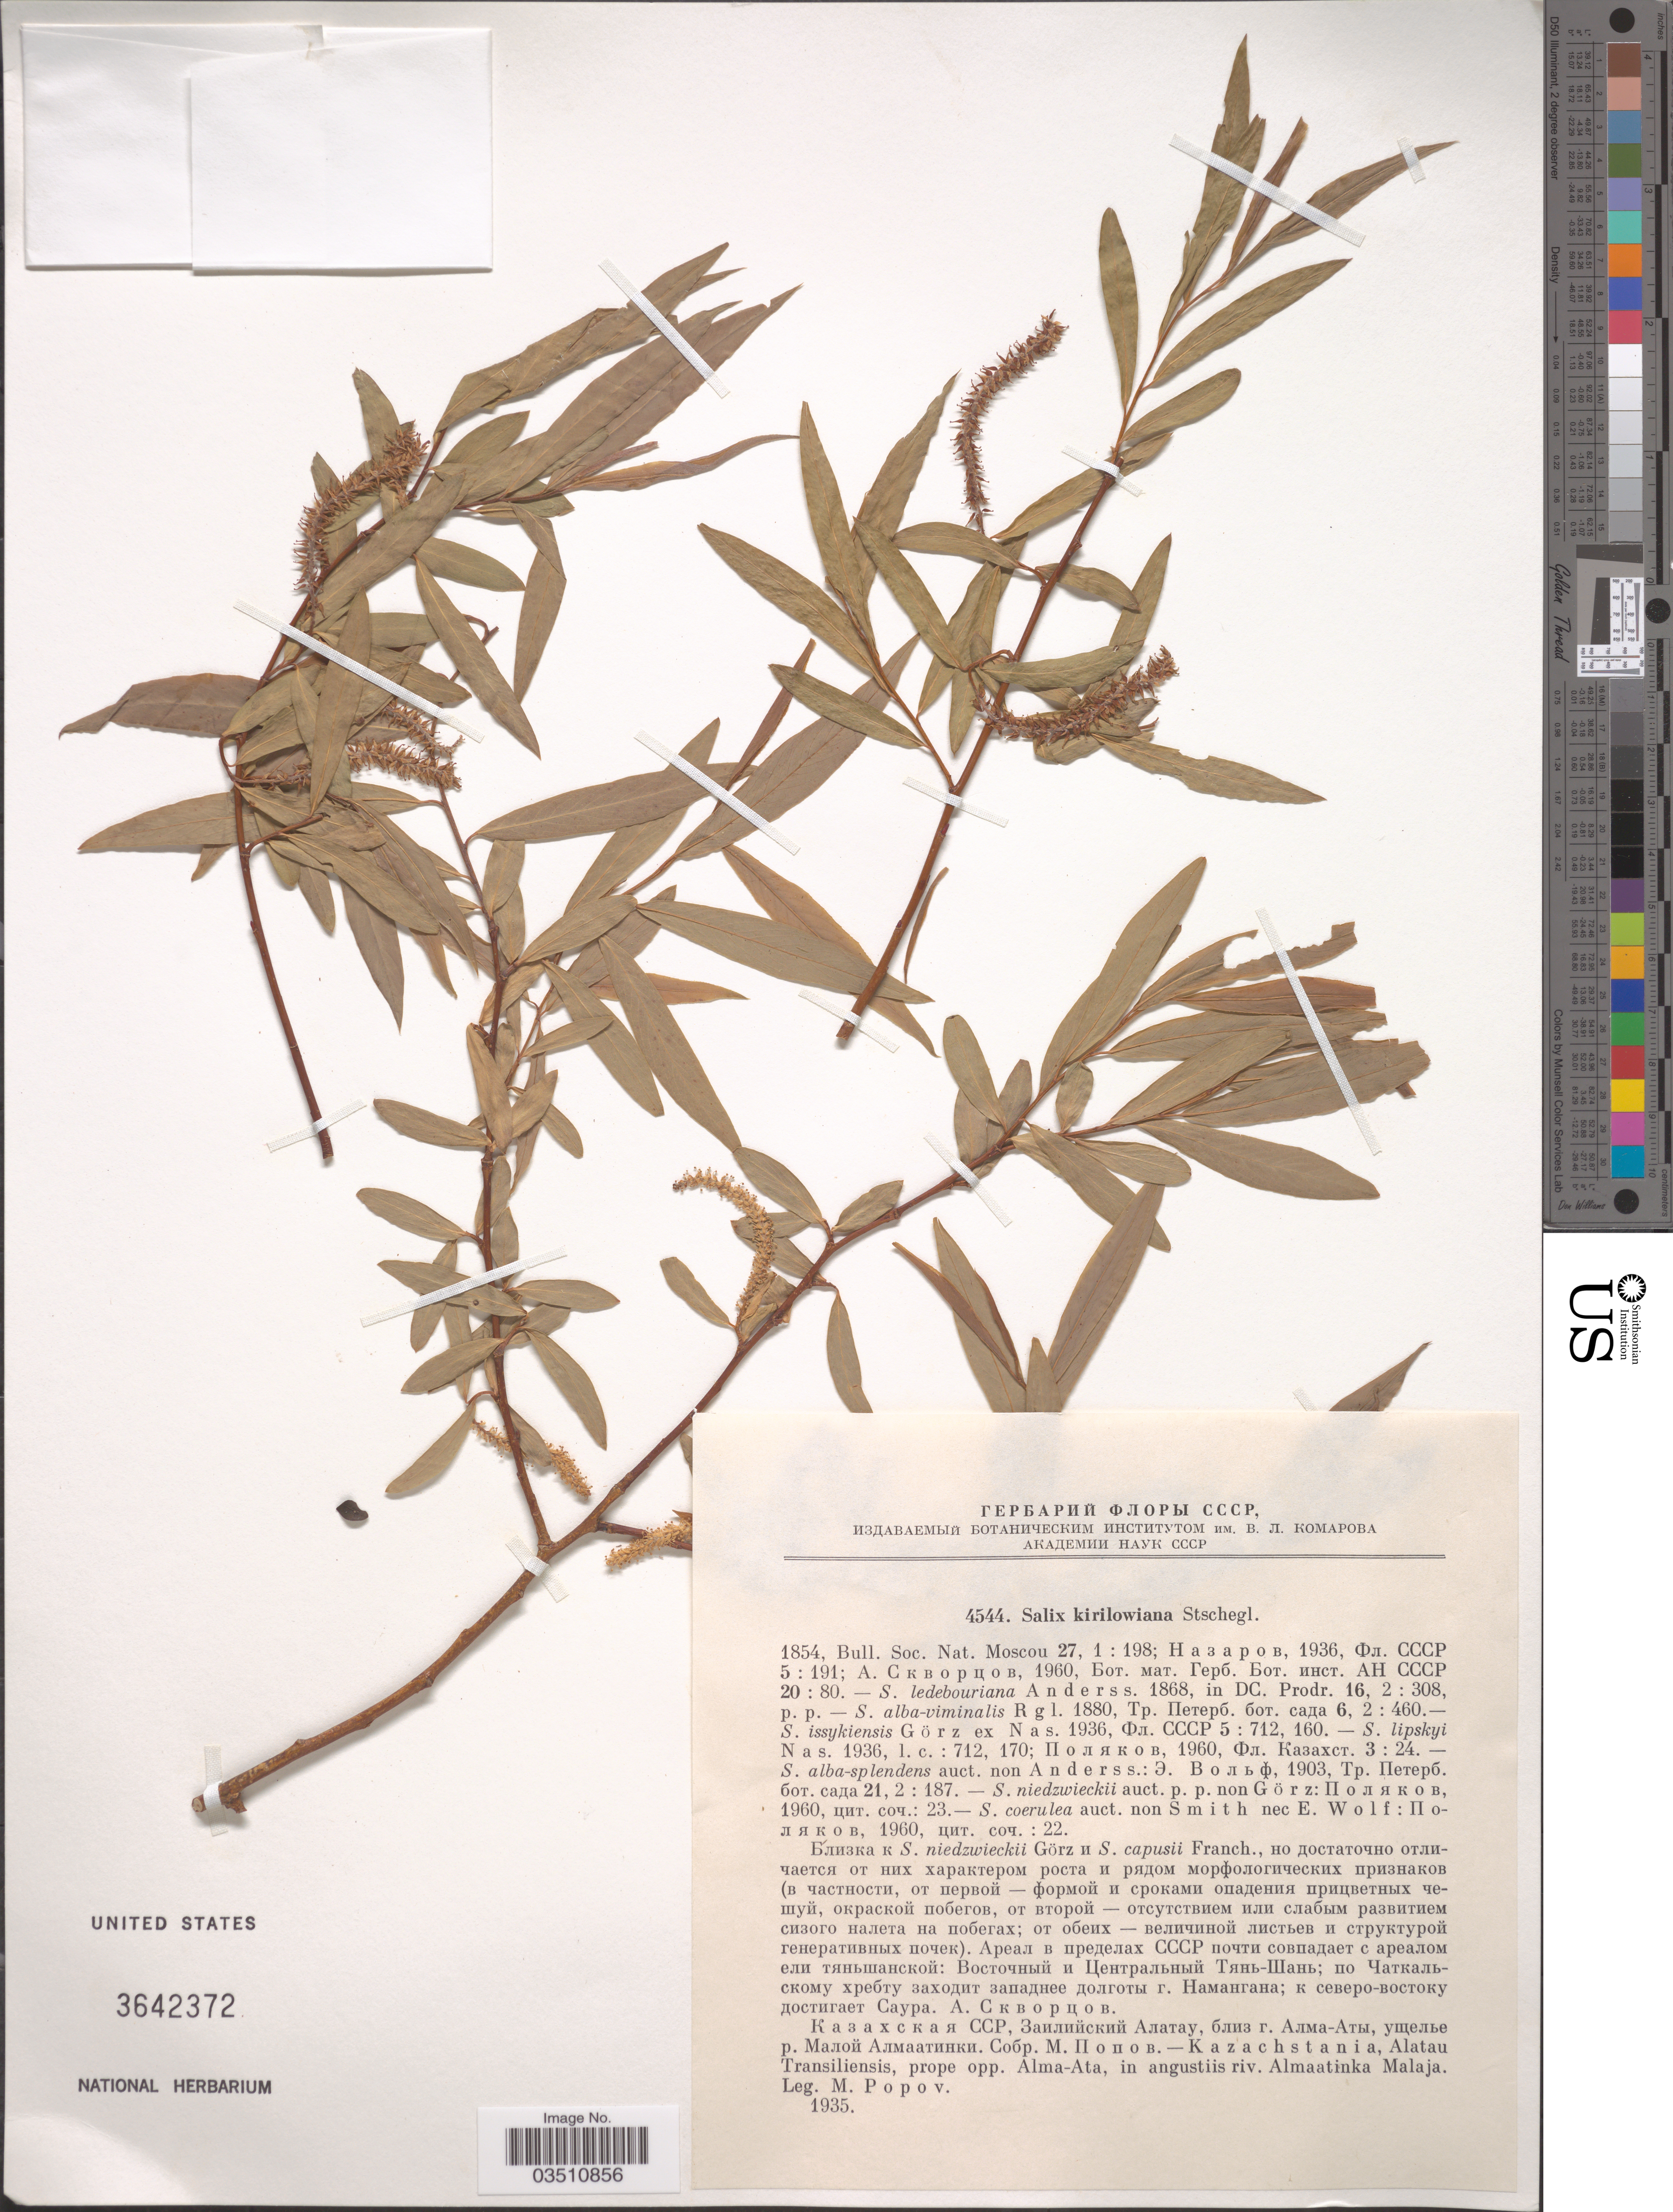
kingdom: Plantae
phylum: Tracheophyta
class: Magnoliopsida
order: Malpighiales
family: Salicaceae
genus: Salix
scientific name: Salix kirilowiana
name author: Stschegl.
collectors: M. Popov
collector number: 4544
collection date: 1935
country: Kazakhstan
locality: Alatau Transiliensis, prope opp. Alma-Ata, in angustiis riv. Almaatinka Malaja.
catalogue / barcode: US 3642372